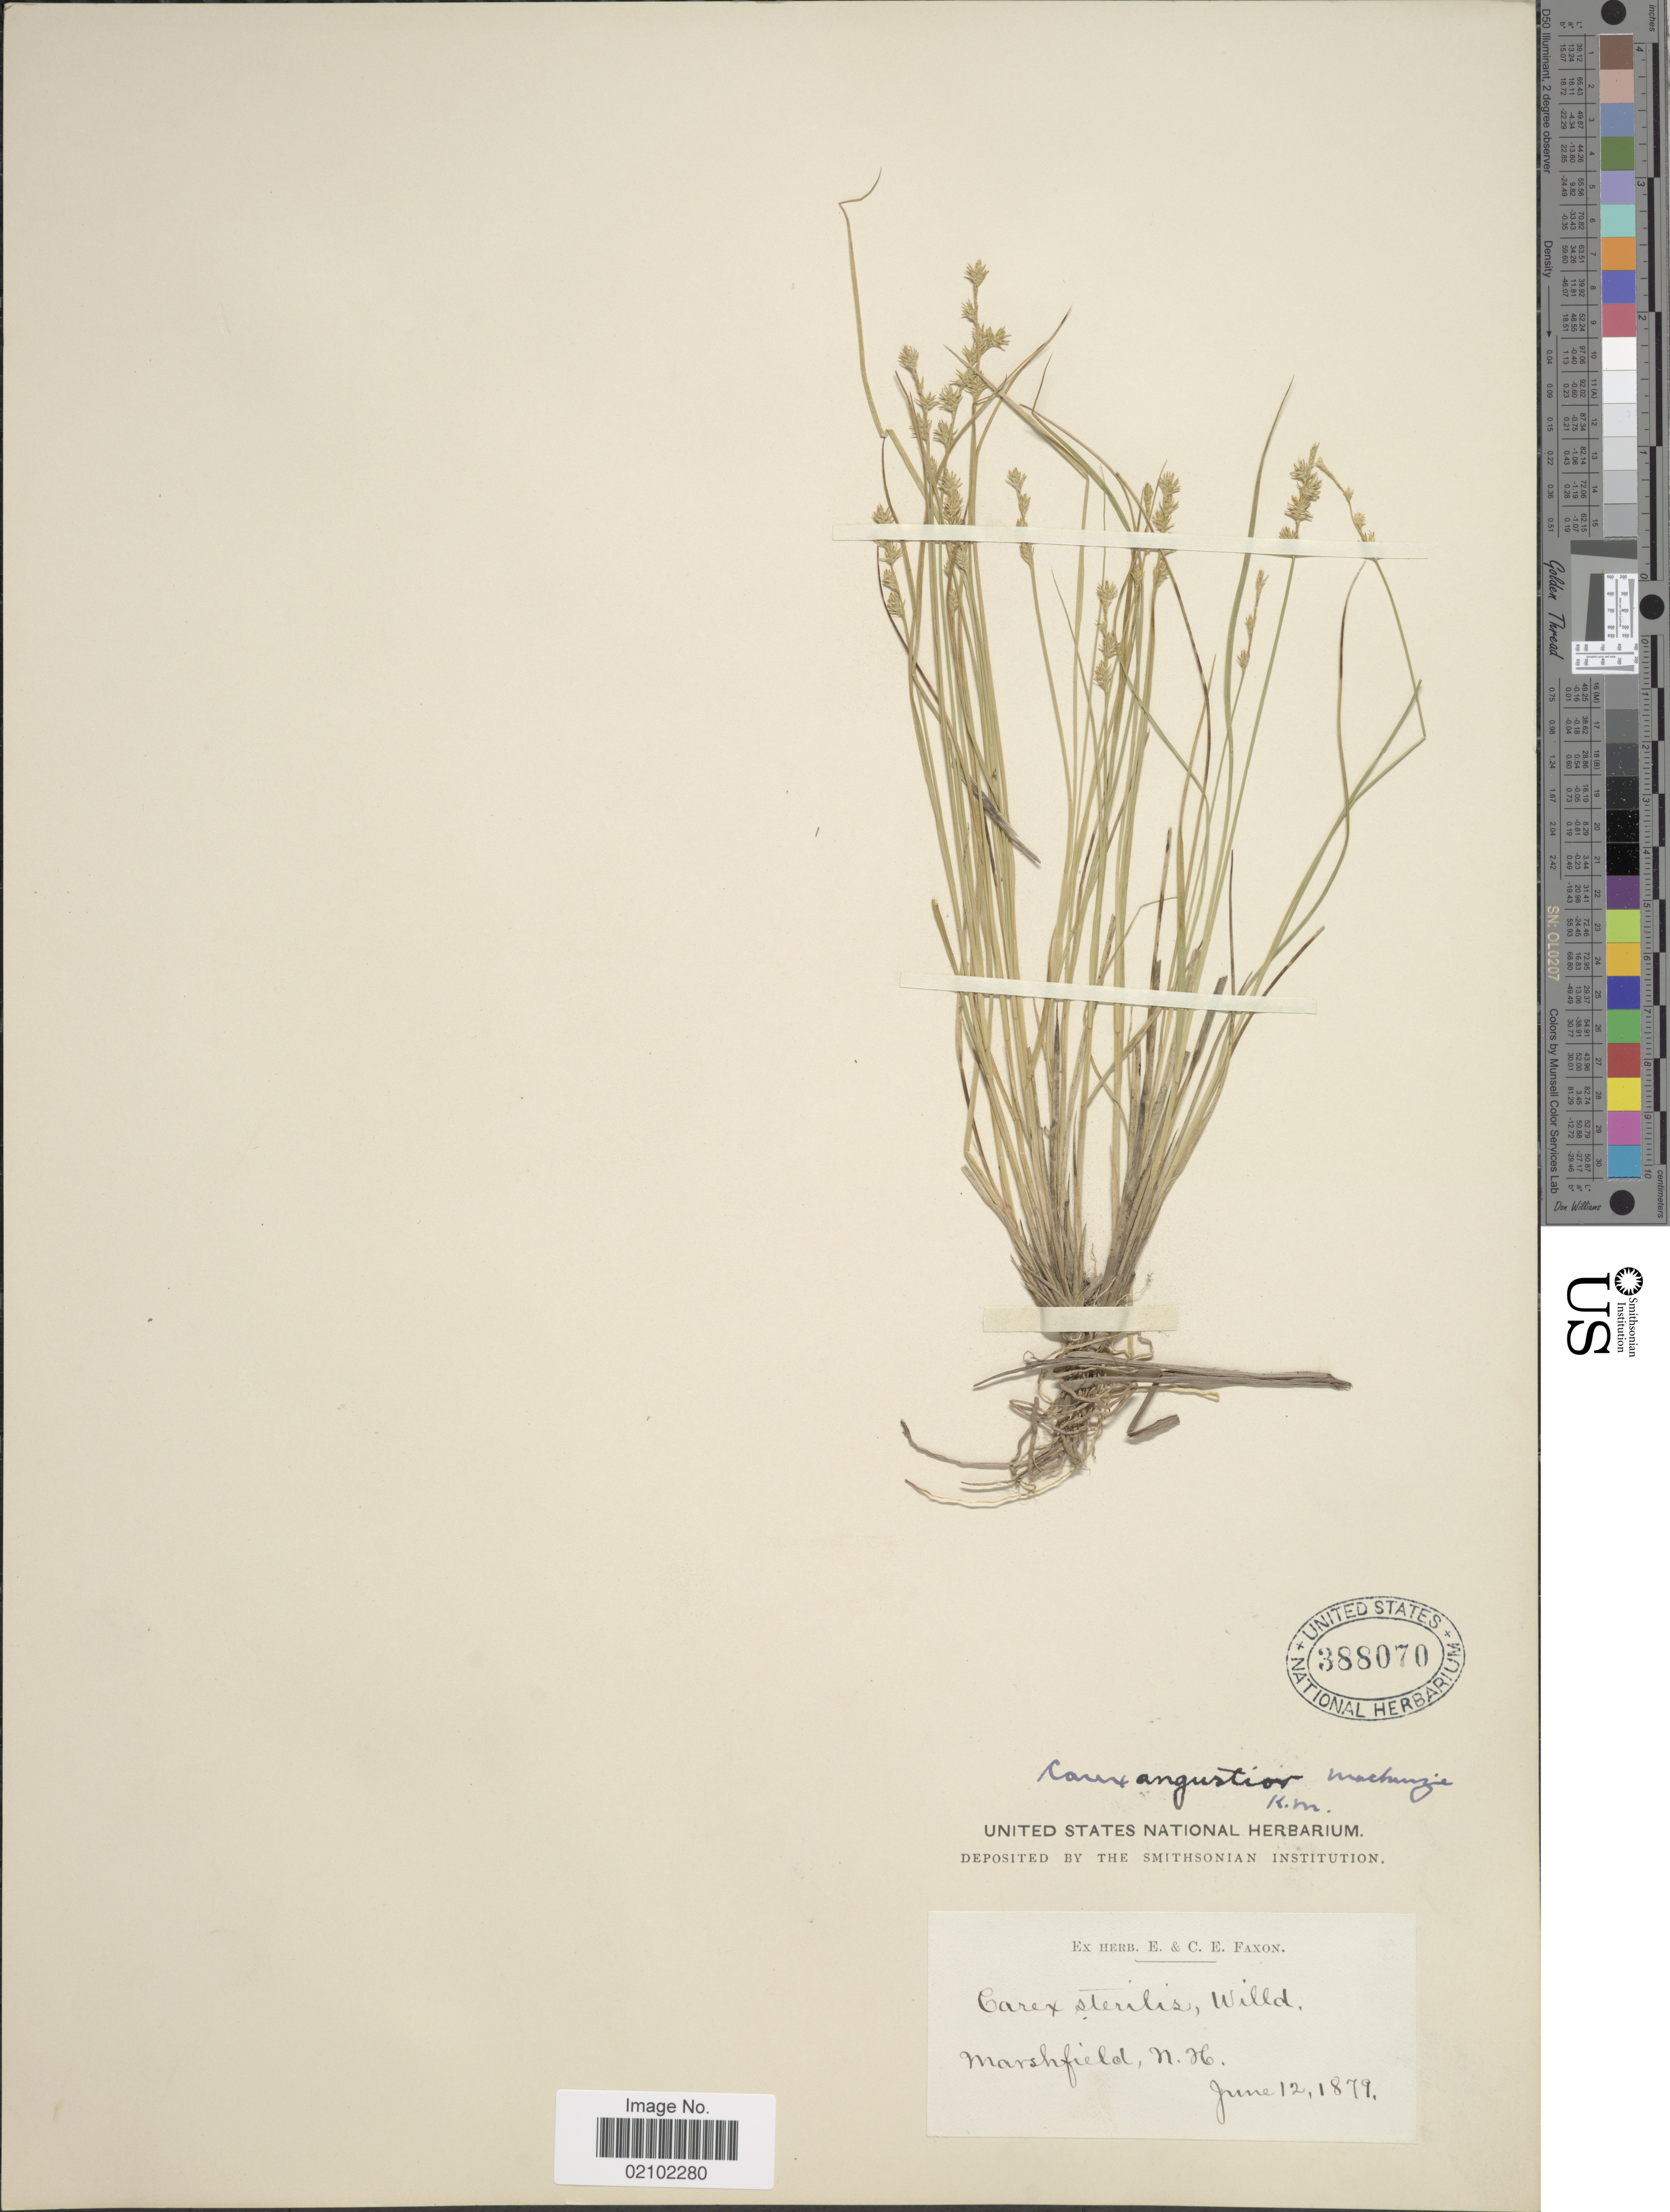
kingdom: Plantae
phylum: Tracheophyta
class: Liliopsida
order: Poales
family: Cyperaceae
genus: Carex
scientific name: Carex echinata subsp. echinata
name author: Murray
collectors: ex herb. E. & C.E. Faxon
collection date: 1879-06-12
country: United States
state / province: New Hampshire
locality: Marshfield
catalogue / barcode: US 388070